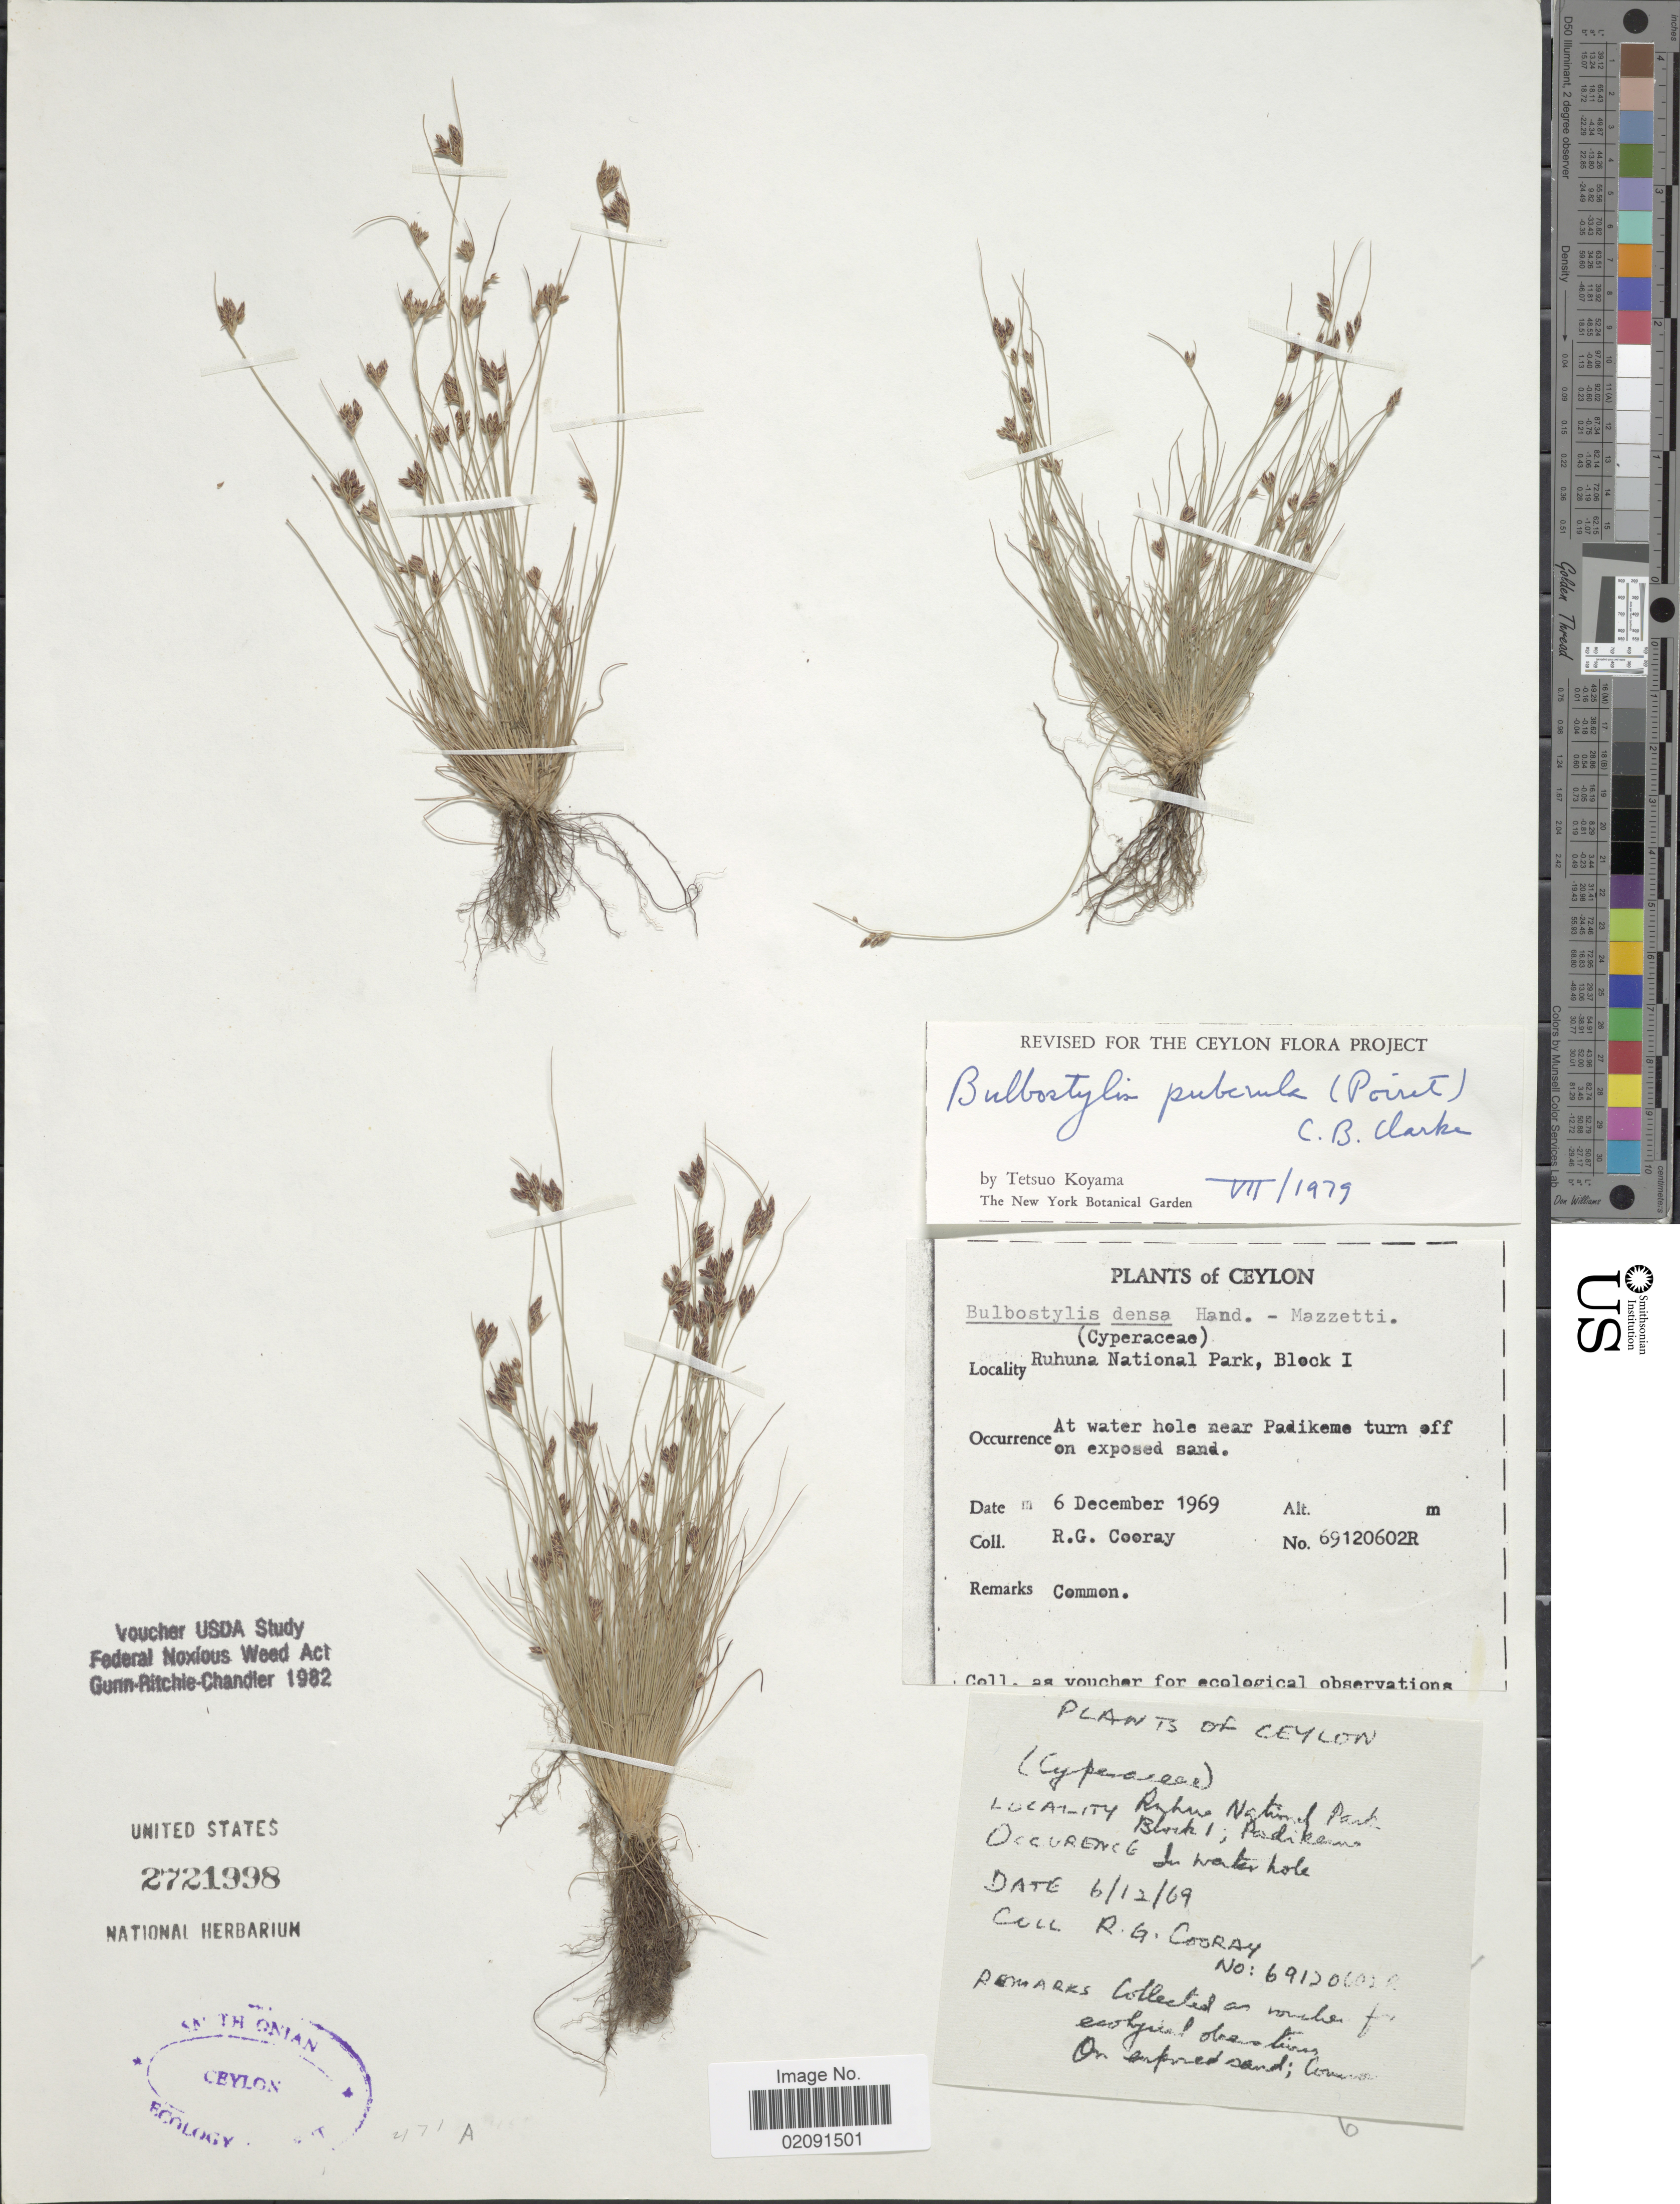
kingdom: Plantae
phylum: Tracheophyta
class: Liliopsida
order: Poales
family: Cyperaceae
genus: Bulbostylis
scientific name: Bulbostylis sp.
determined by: Strong, Mark T., (BOT), Smithsonian Institution - National Museum of Natural History (UNITED STATES)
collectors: R. Cooray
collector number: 69120602R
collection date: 1969-12-06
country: Sri Lanka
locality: Ceylon, Ruhuna National Park, Block I, at water hole near Padikeme turn off on exposed sand.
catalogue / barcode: US 2721998